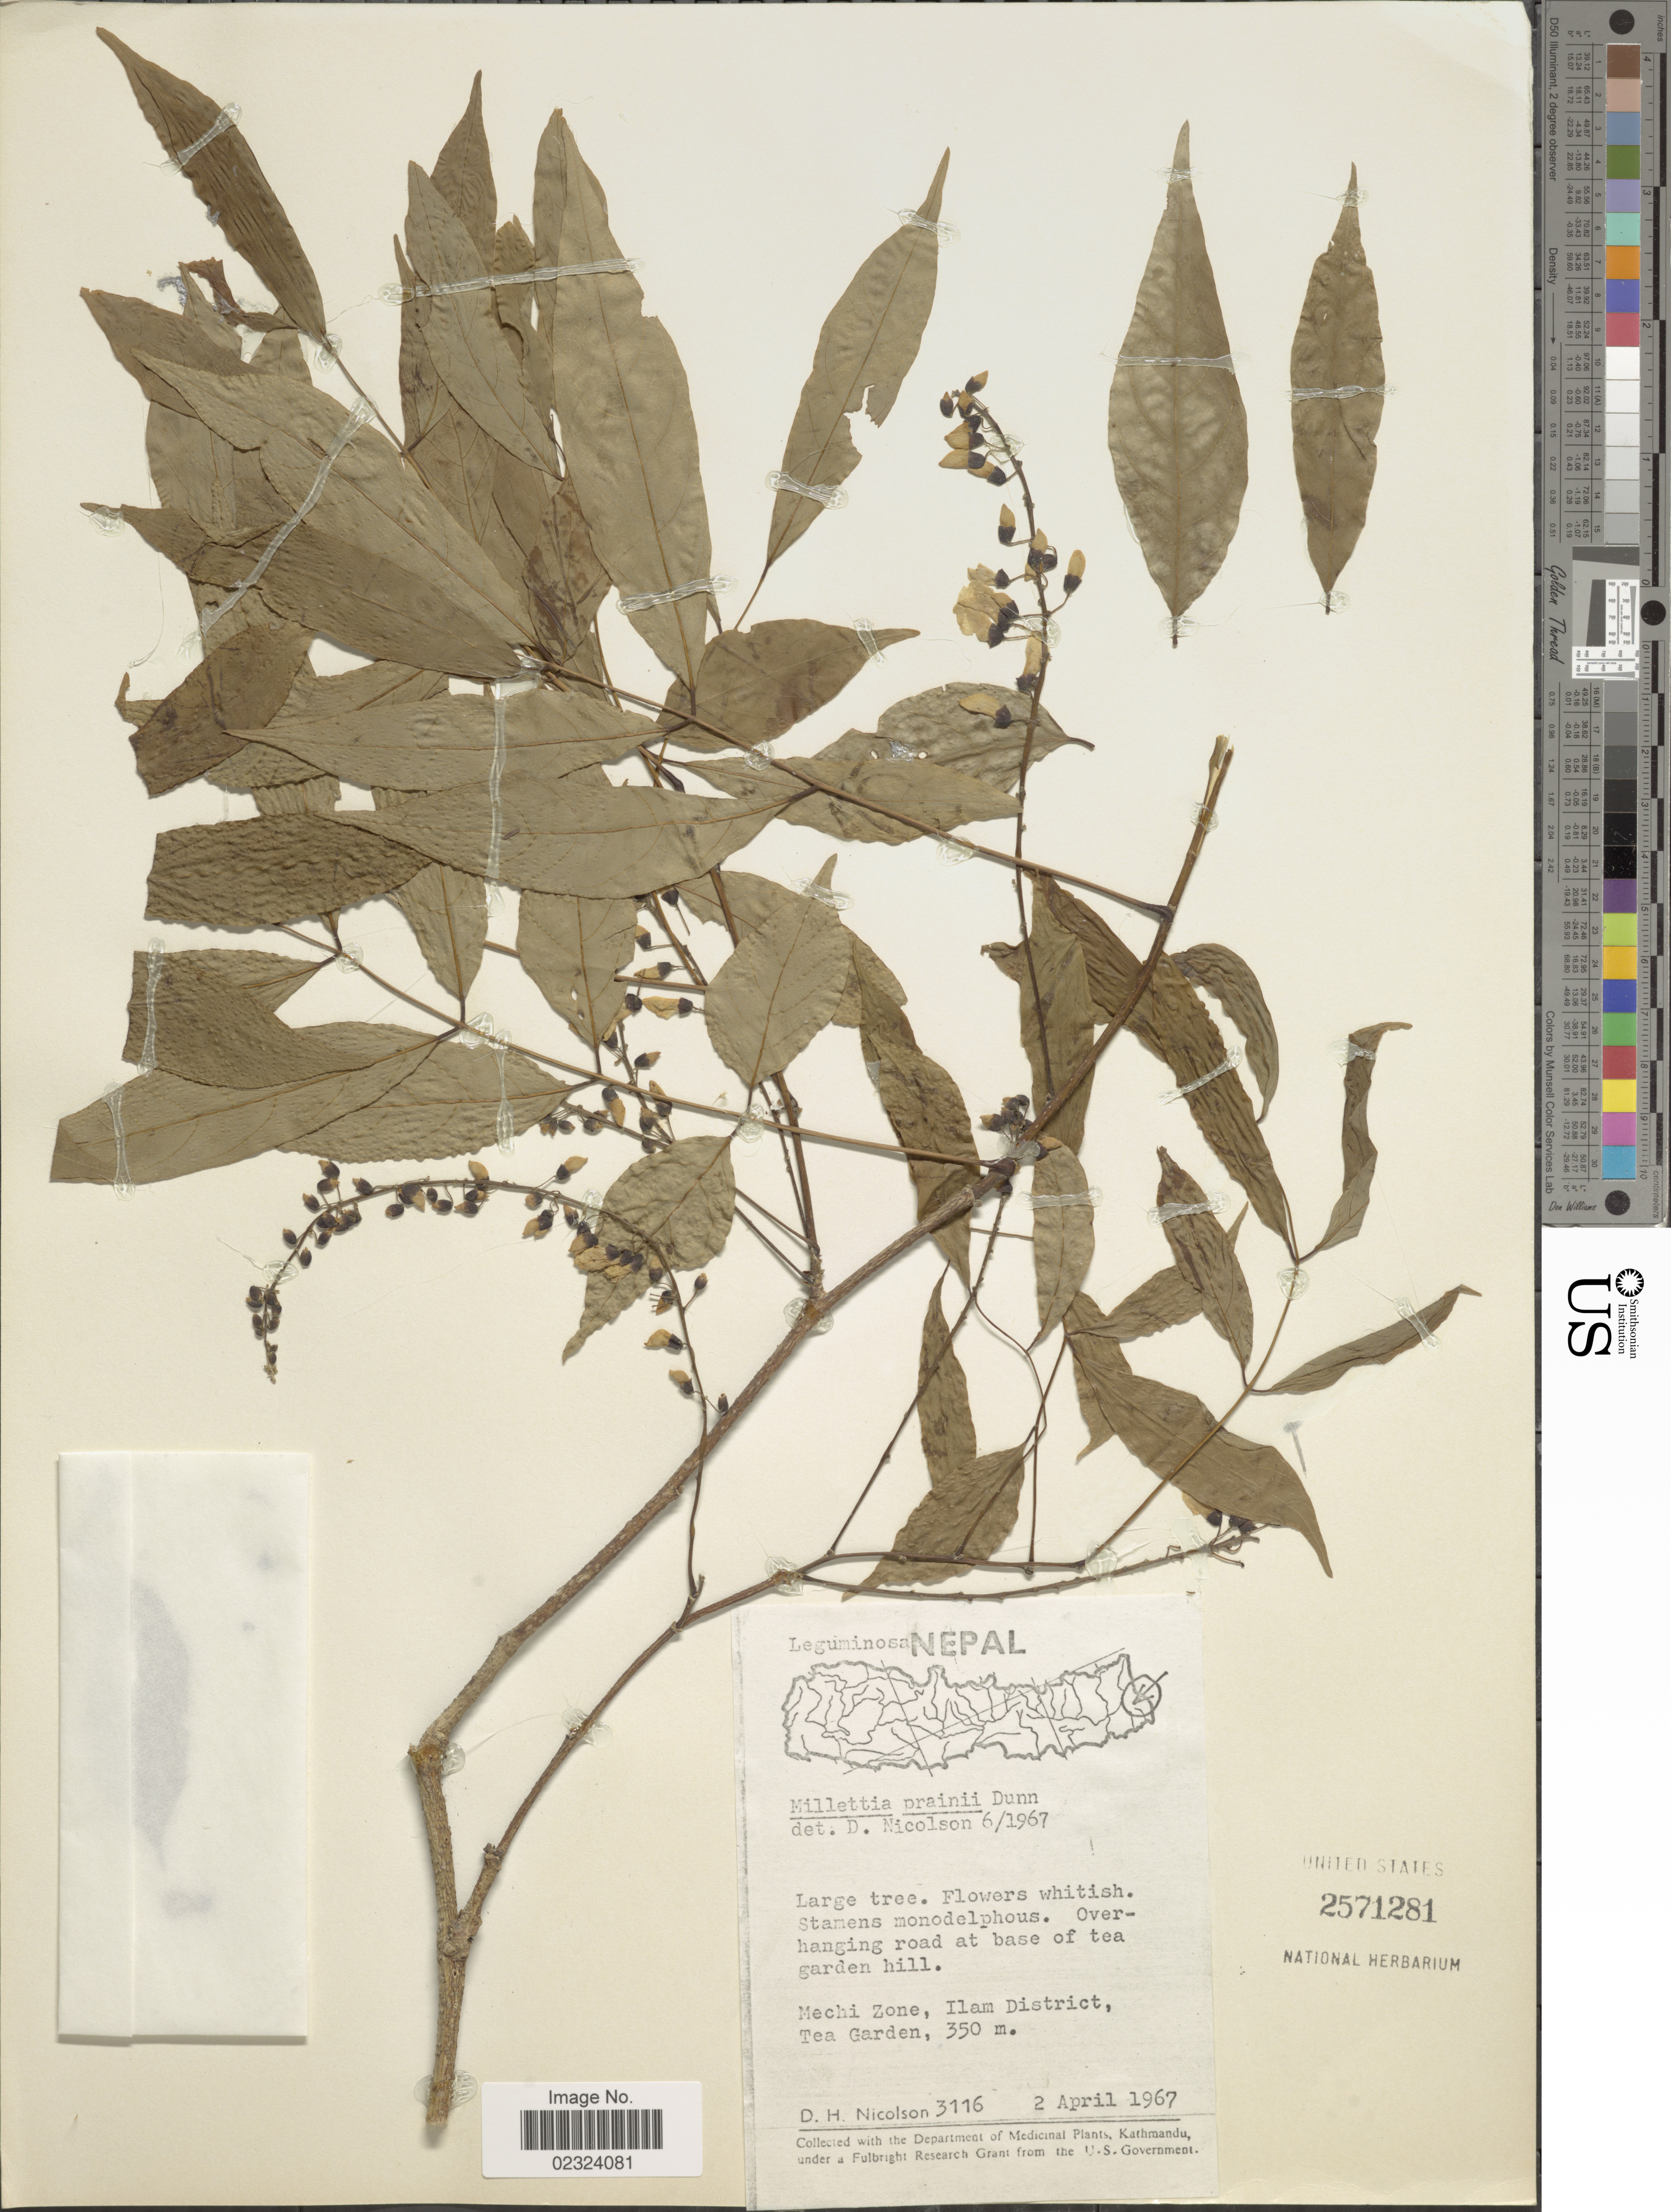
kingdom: Plantae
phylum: Tracheophyta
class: Magnoliopsida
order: Fabales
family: Fabaceae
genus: Millettia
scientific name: Millettia prainii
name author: Dunn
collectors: D. H. Nicolson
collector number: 3116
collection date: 1967-04-02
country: Nepal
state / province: Mechi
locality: Mechi Zone, Ilam District, Tea Garden.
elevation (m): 350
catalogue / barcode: US 2571281